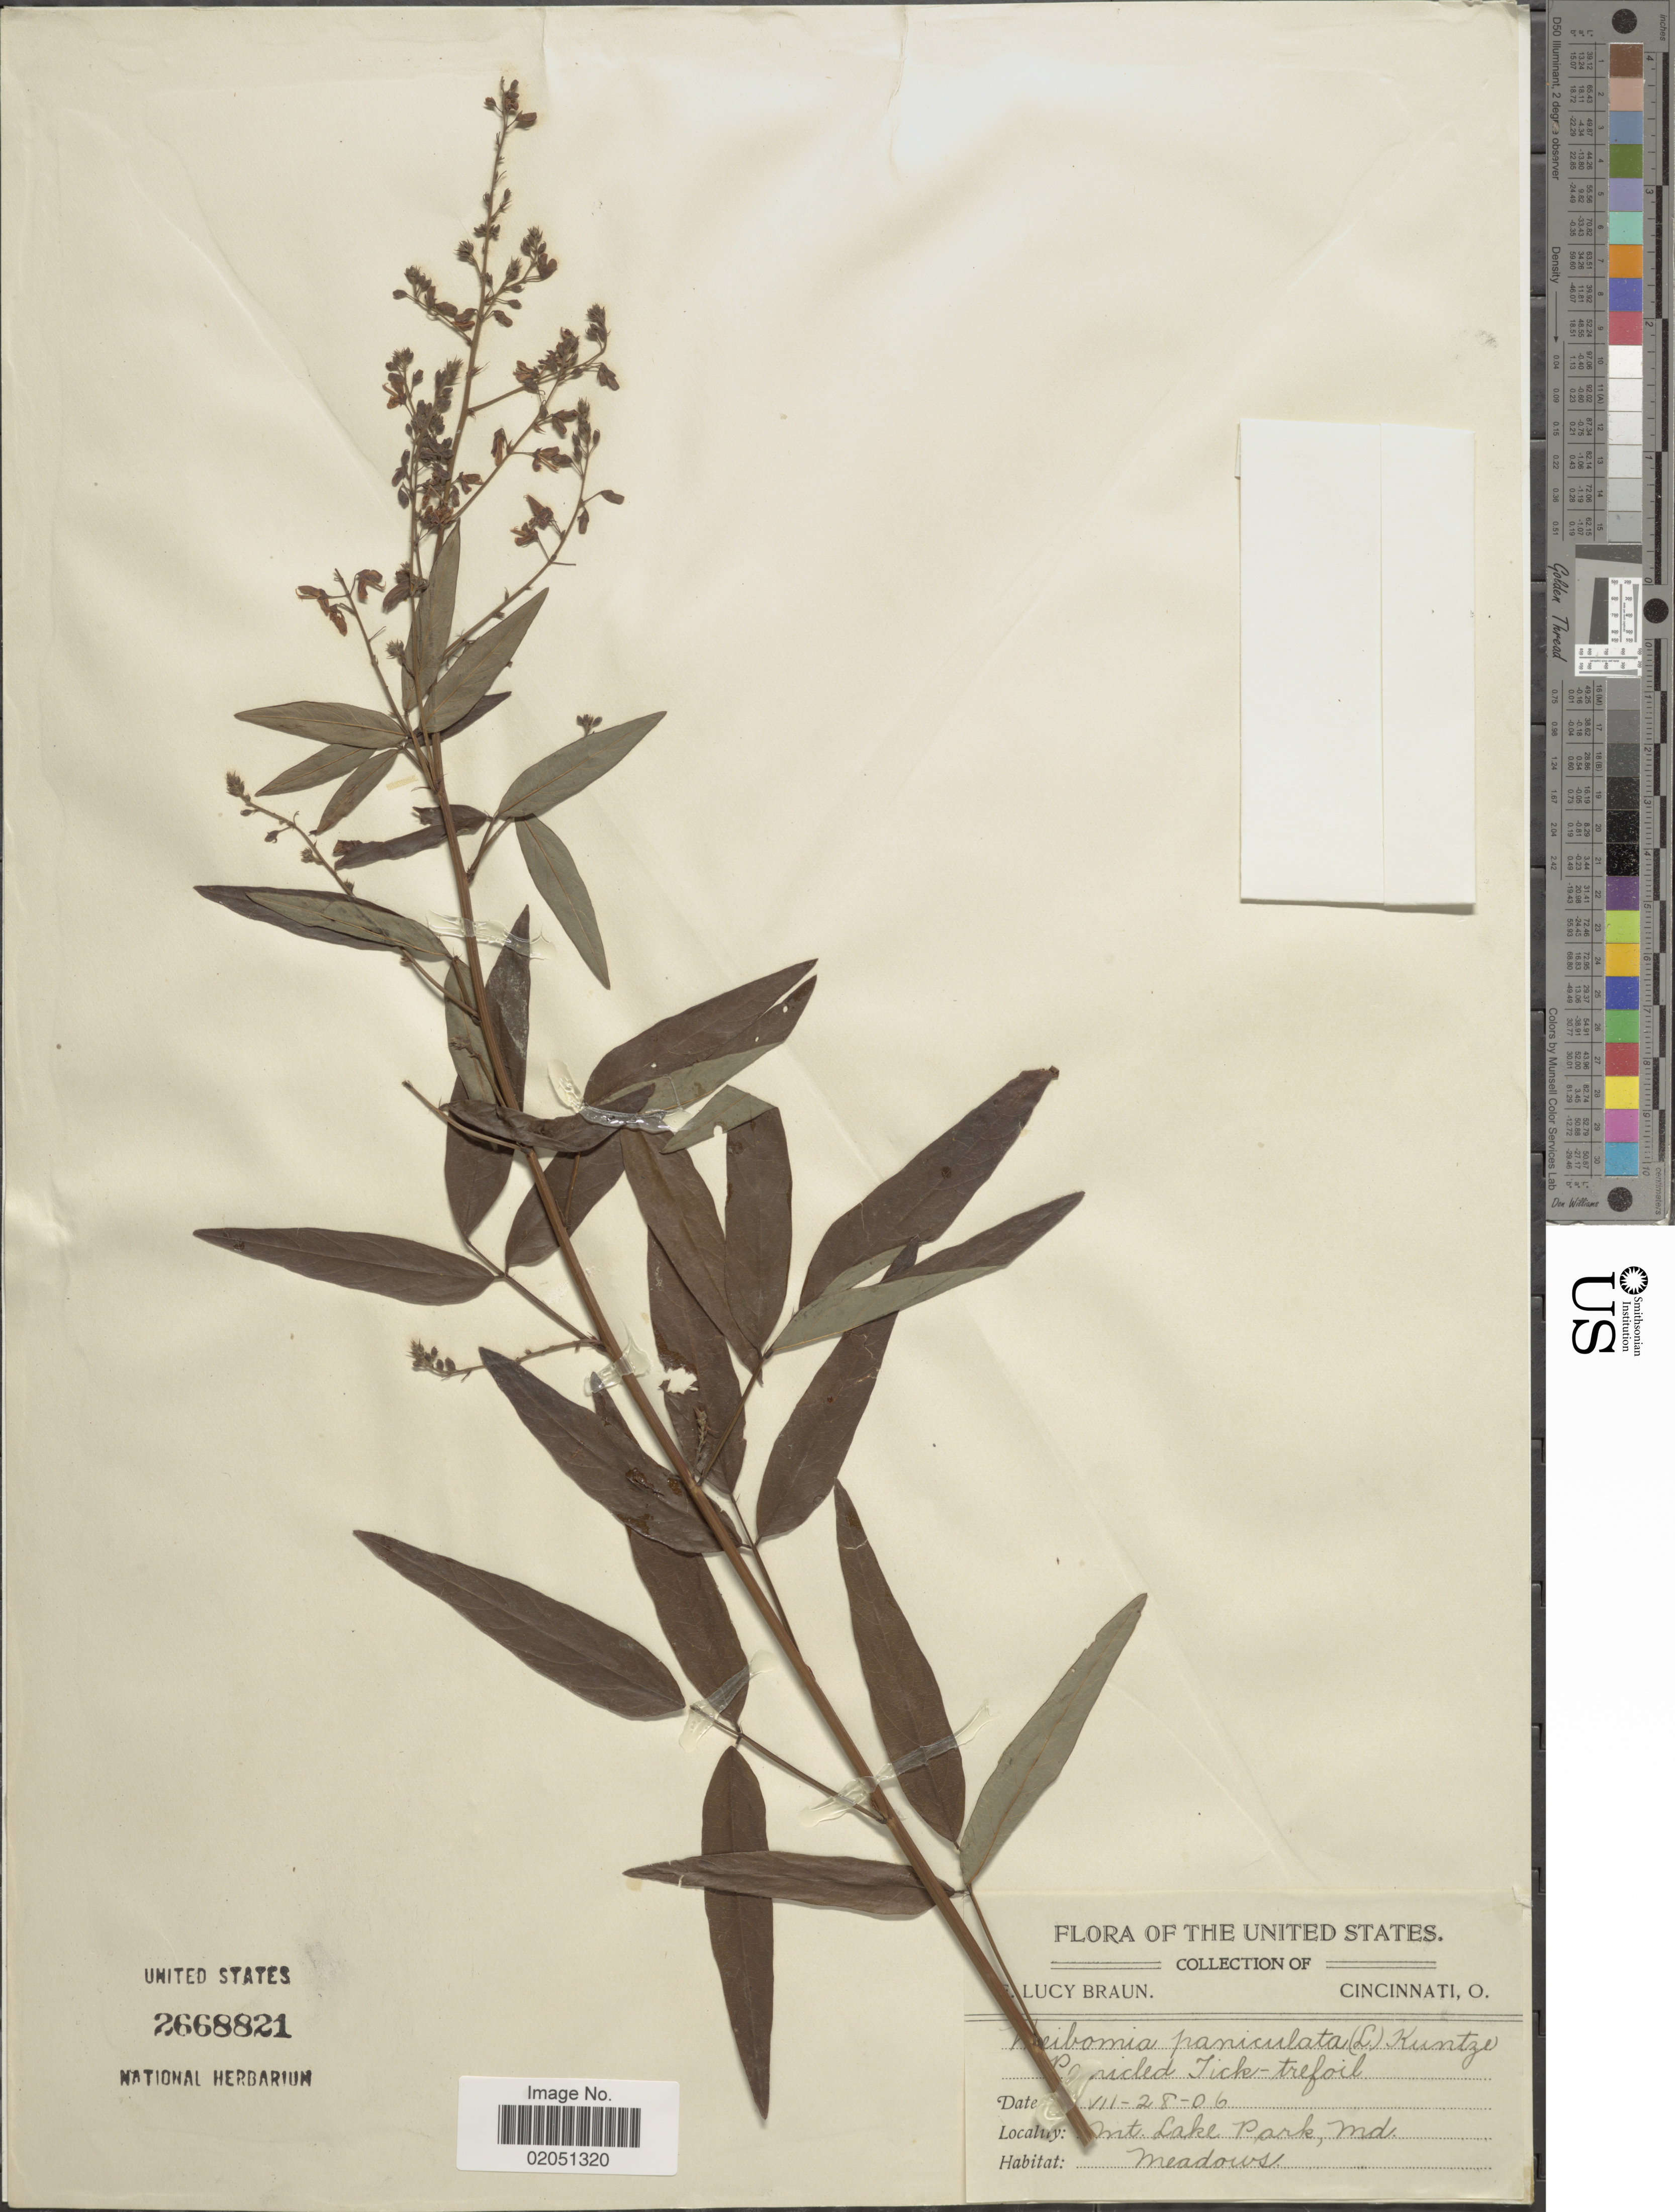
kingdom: Plantae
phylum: Tracheophyta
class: Magnoliopsida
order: Fabales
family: Fabaceae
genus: Desmodium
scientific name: Desmodium paniculatum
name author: (L.) DC.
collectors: E. L. Braun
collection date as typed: Transcribed d/m/y: 28/7/6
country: United States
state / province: Maryland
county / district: Garrett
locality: Mt Lake Park, Meadows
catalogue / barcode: US 2668821